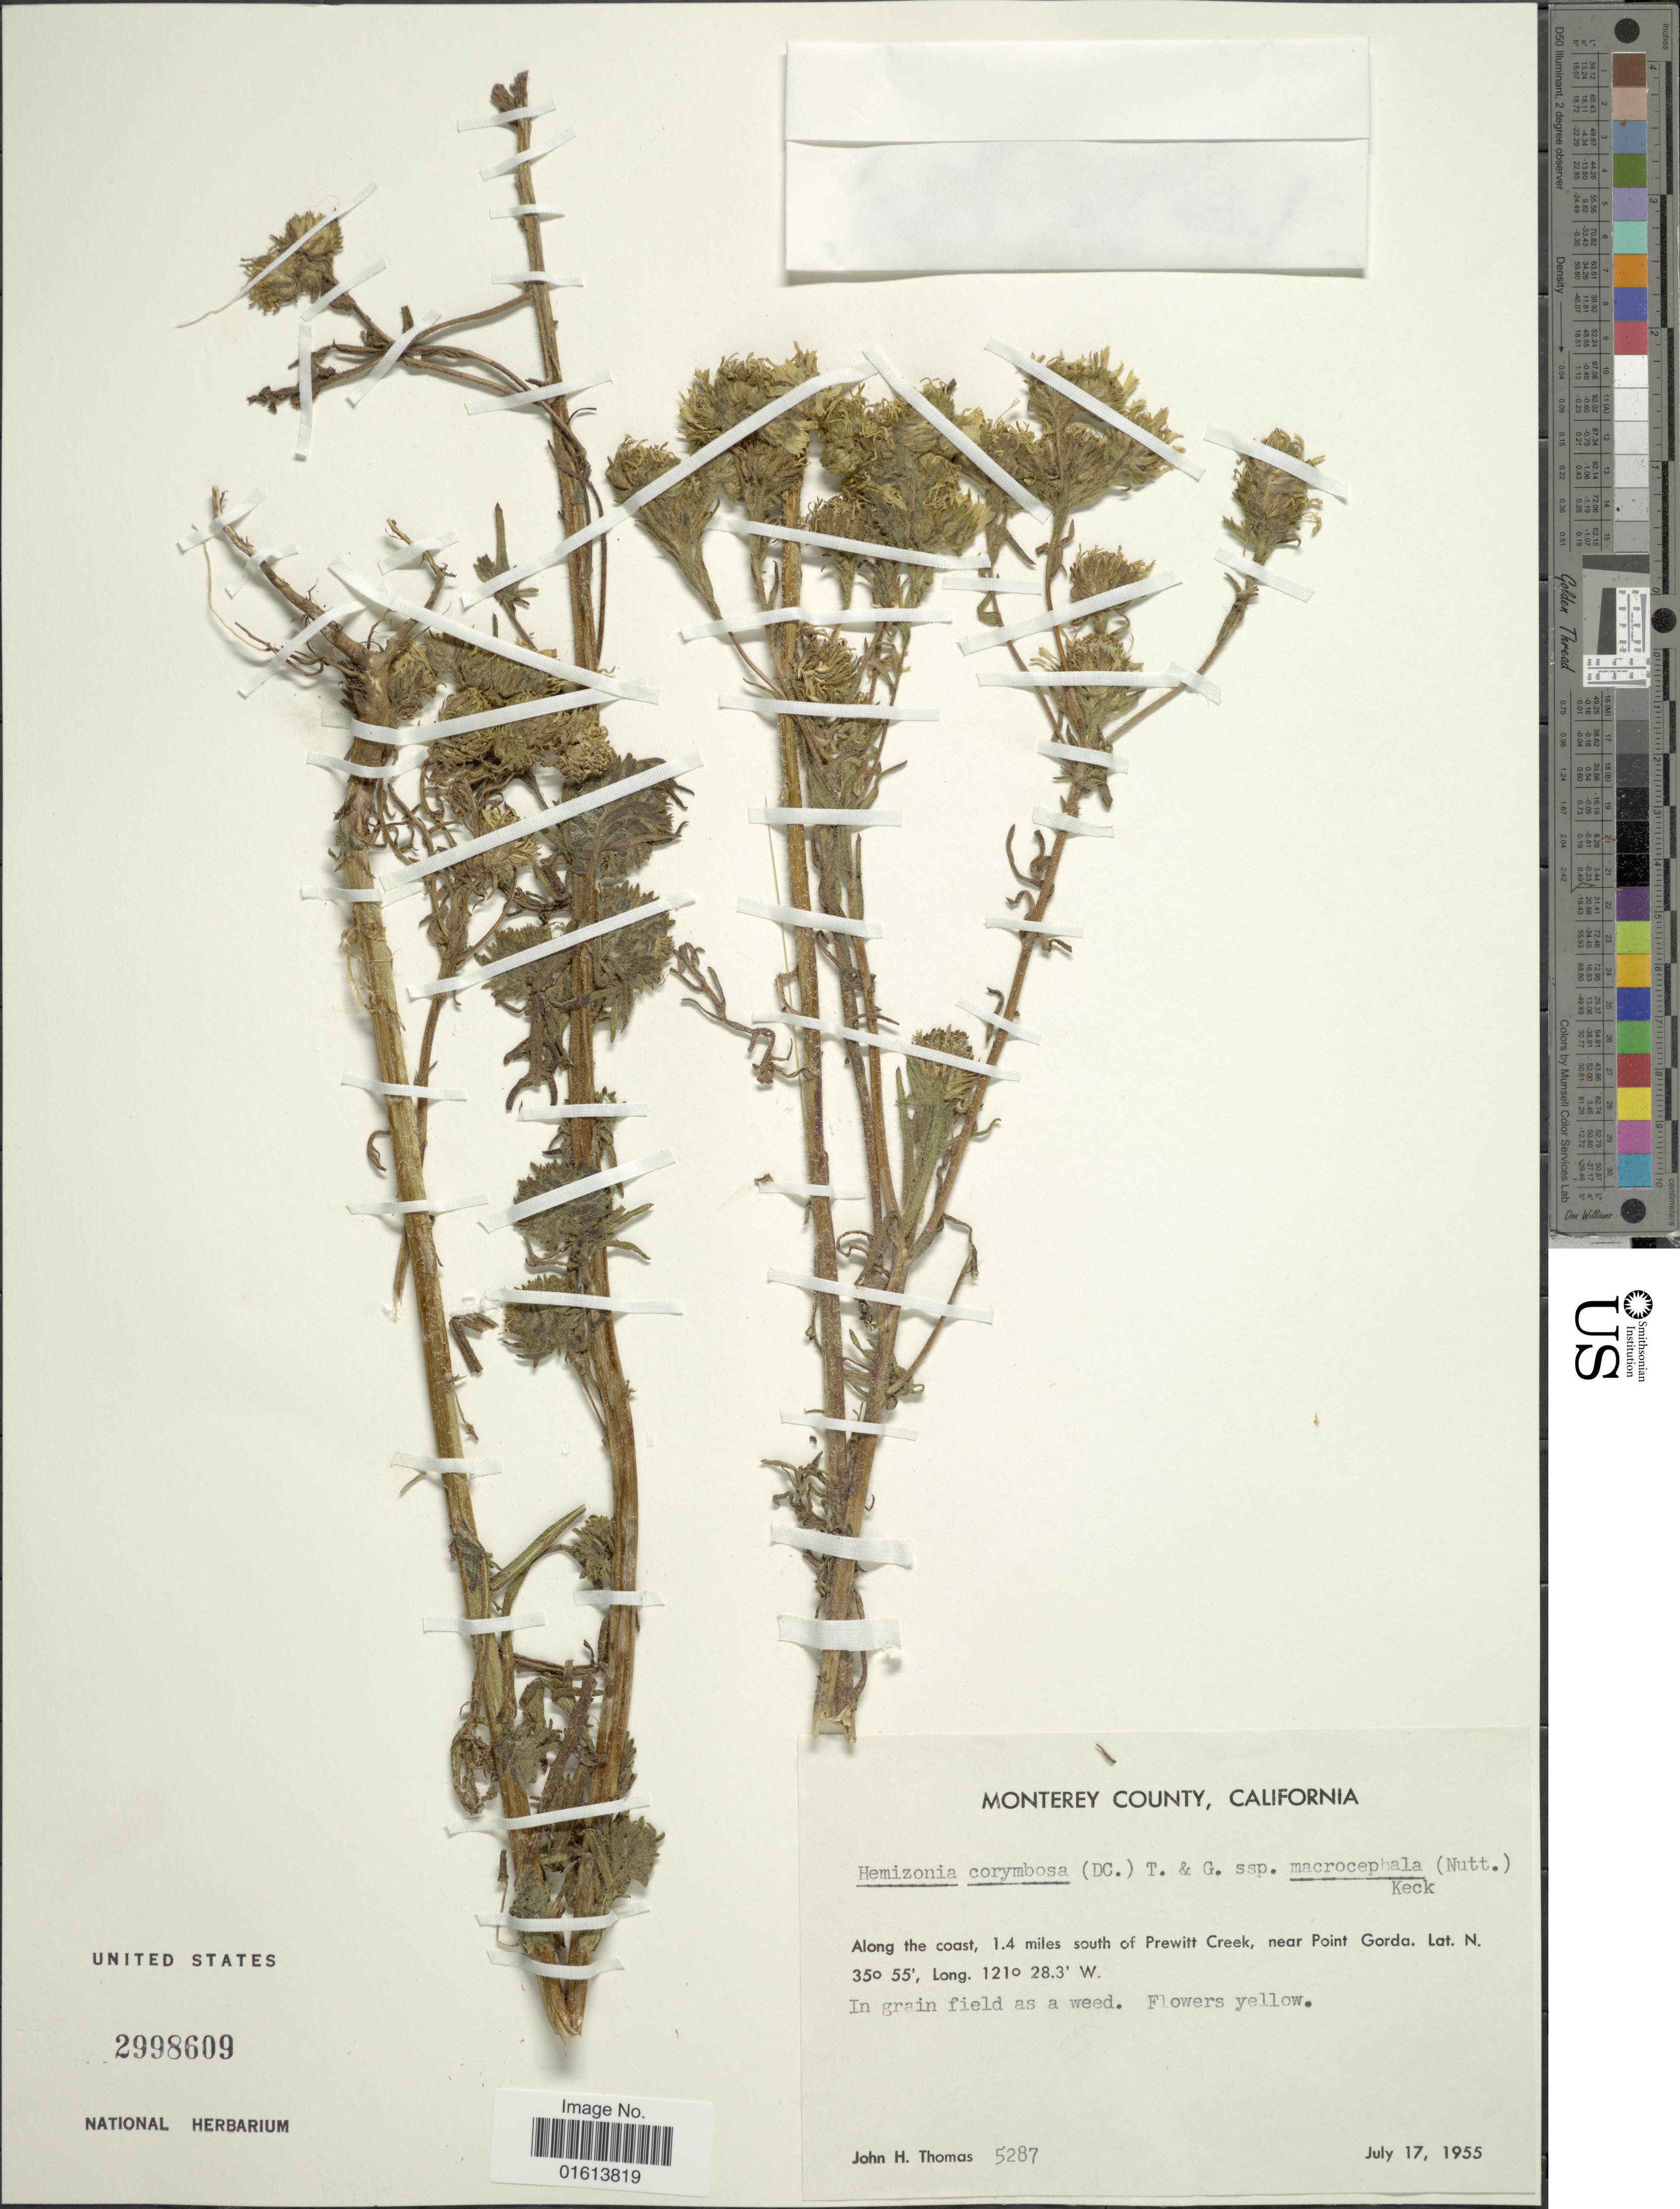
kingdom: Plantae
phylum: Tracheophyta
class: Magnoliopsida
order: Asterales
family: Asteraceae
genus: Deinandra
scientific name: Deinandra corymbosa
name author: (DC.) B.G. Baldwin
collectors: J. H. Thomas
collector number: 5287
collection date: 1955-07-17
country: United States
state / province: California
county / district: Monterey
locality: Monterey County, California. Alonng the coast, 1.4 miles south of Prewitt Creek, near Point Garda.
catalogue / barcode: US 2998609